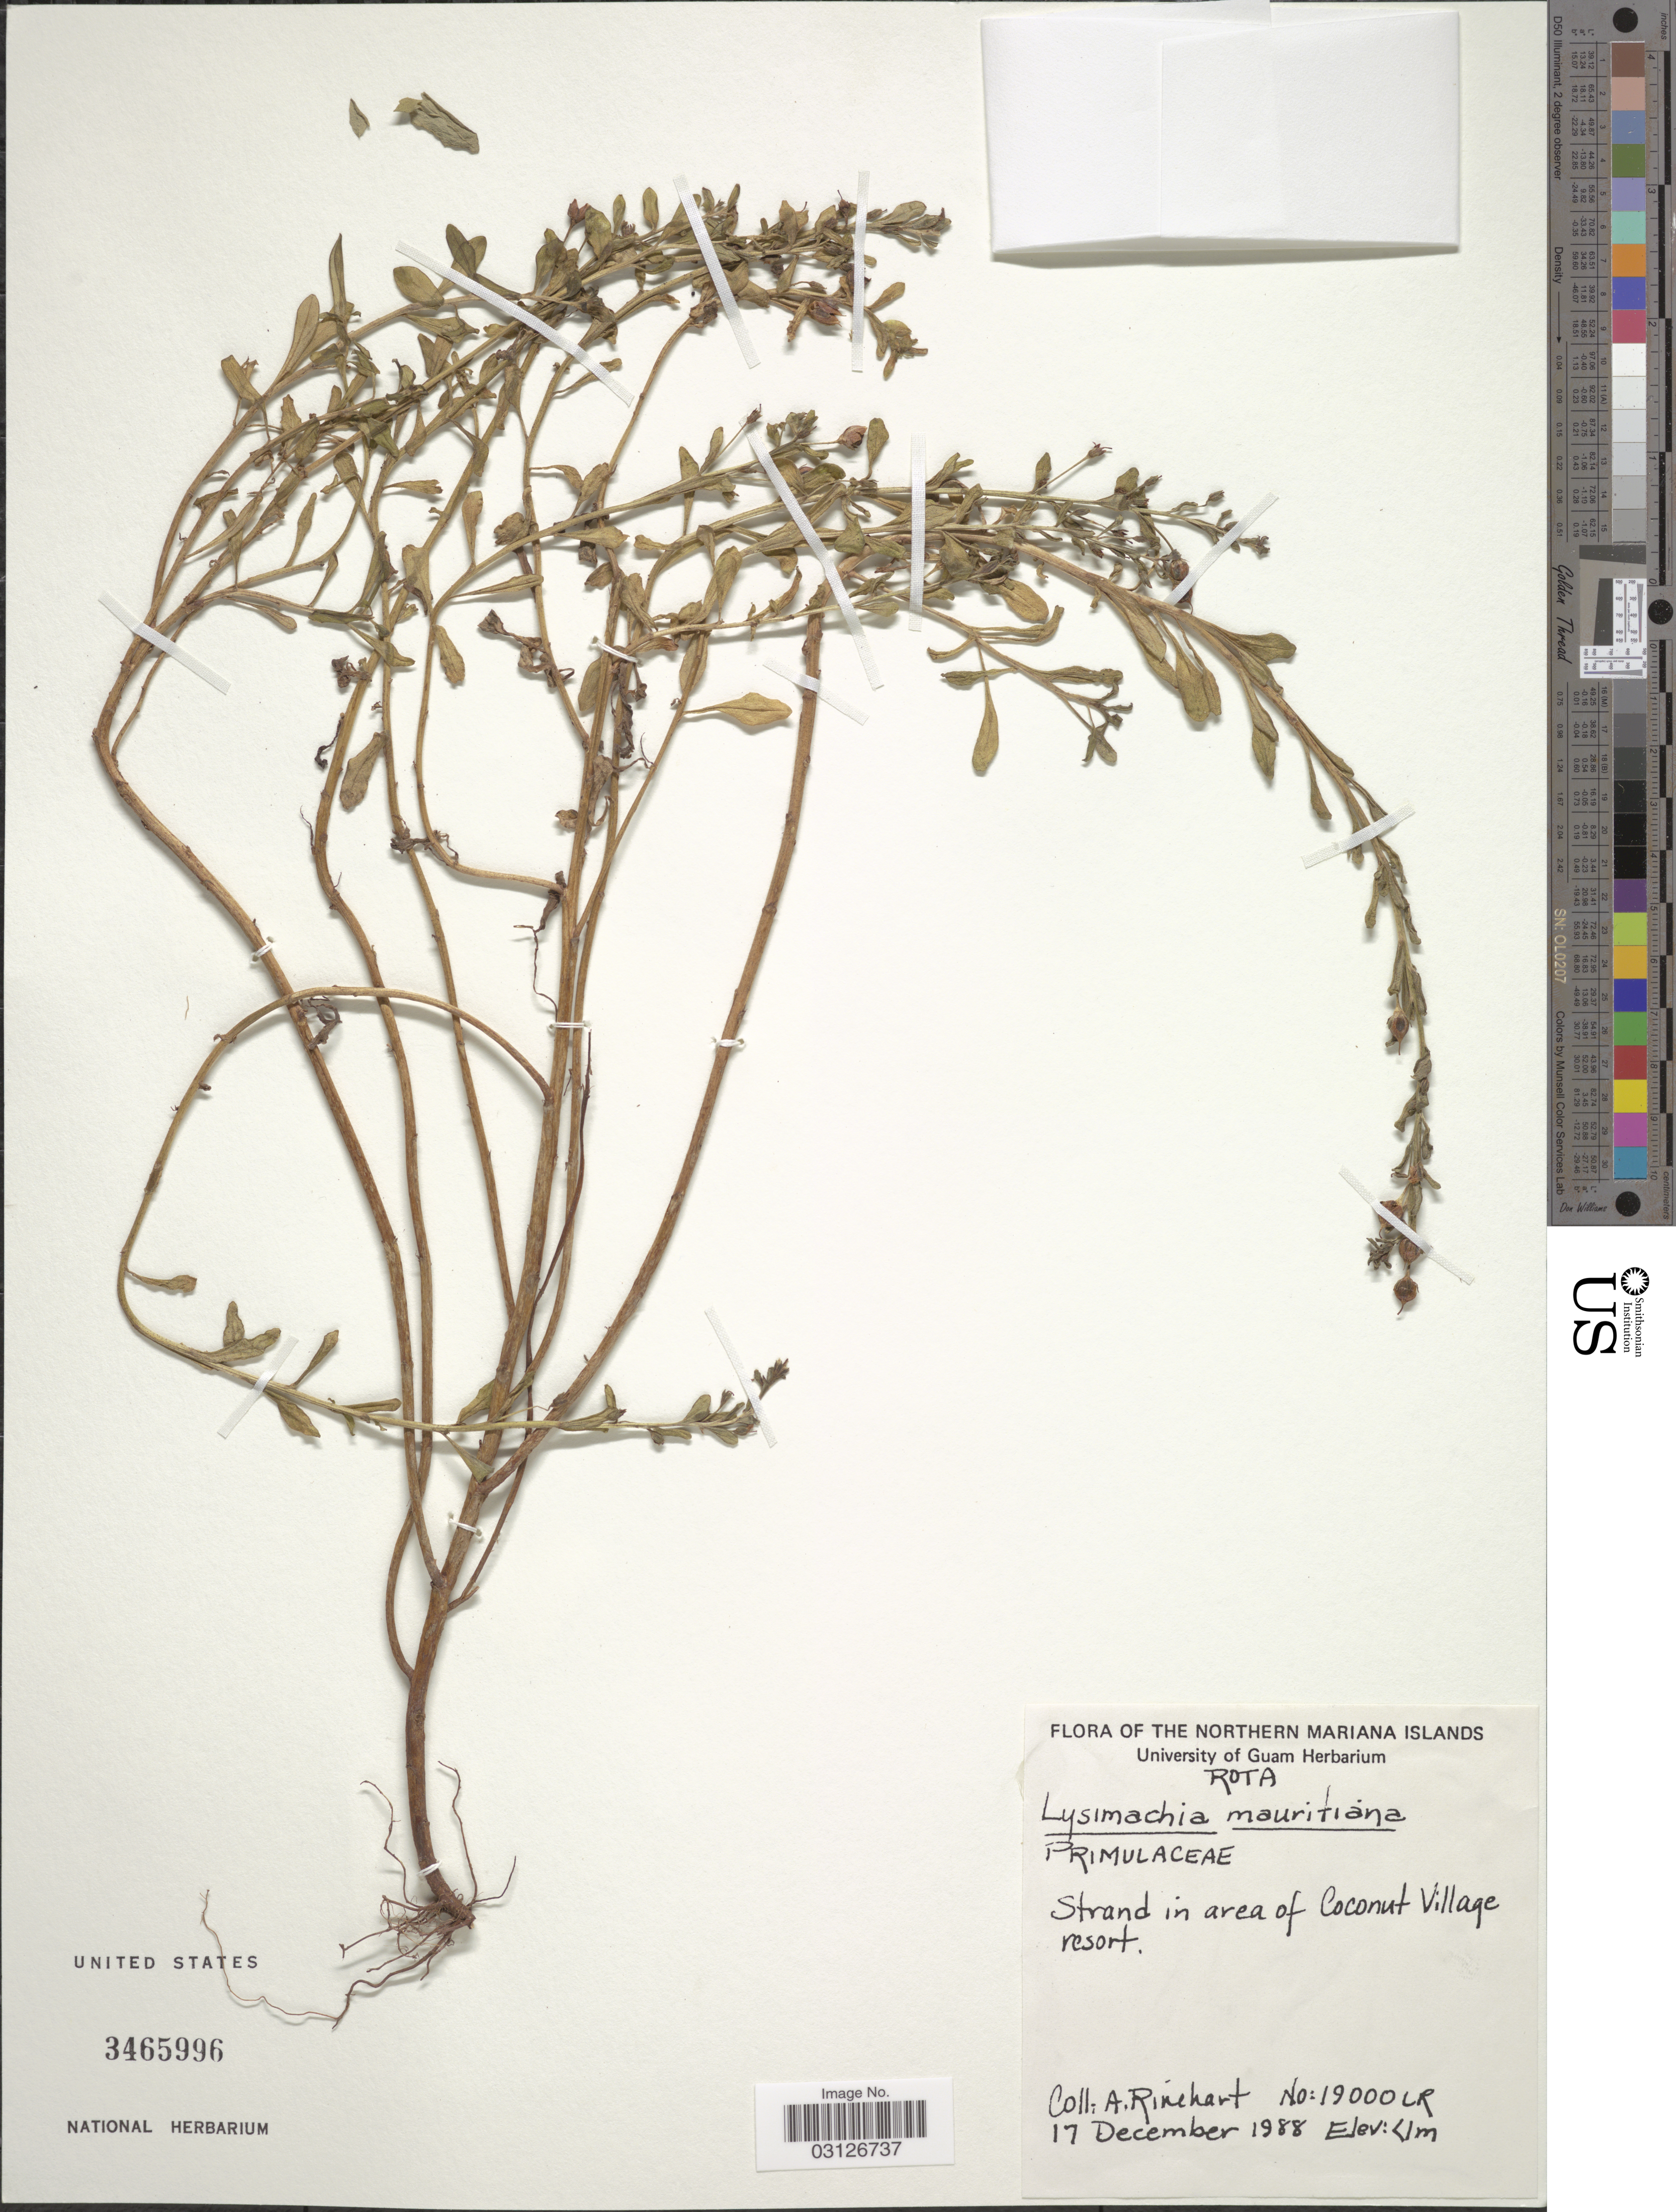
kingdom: Plantae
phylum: Tracheophyta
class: Magnoliopsida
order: Ericales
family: Primulaceae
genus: Lysimachia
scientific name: Lysimachia mauritiana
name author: Lam.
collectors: A. Rinehart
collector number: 19000LR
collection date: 1988-12-17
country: Northern Mariana Islands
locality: Rota. Strand in area of Coconut Village resort.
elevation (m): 1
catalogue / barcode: US 3465996